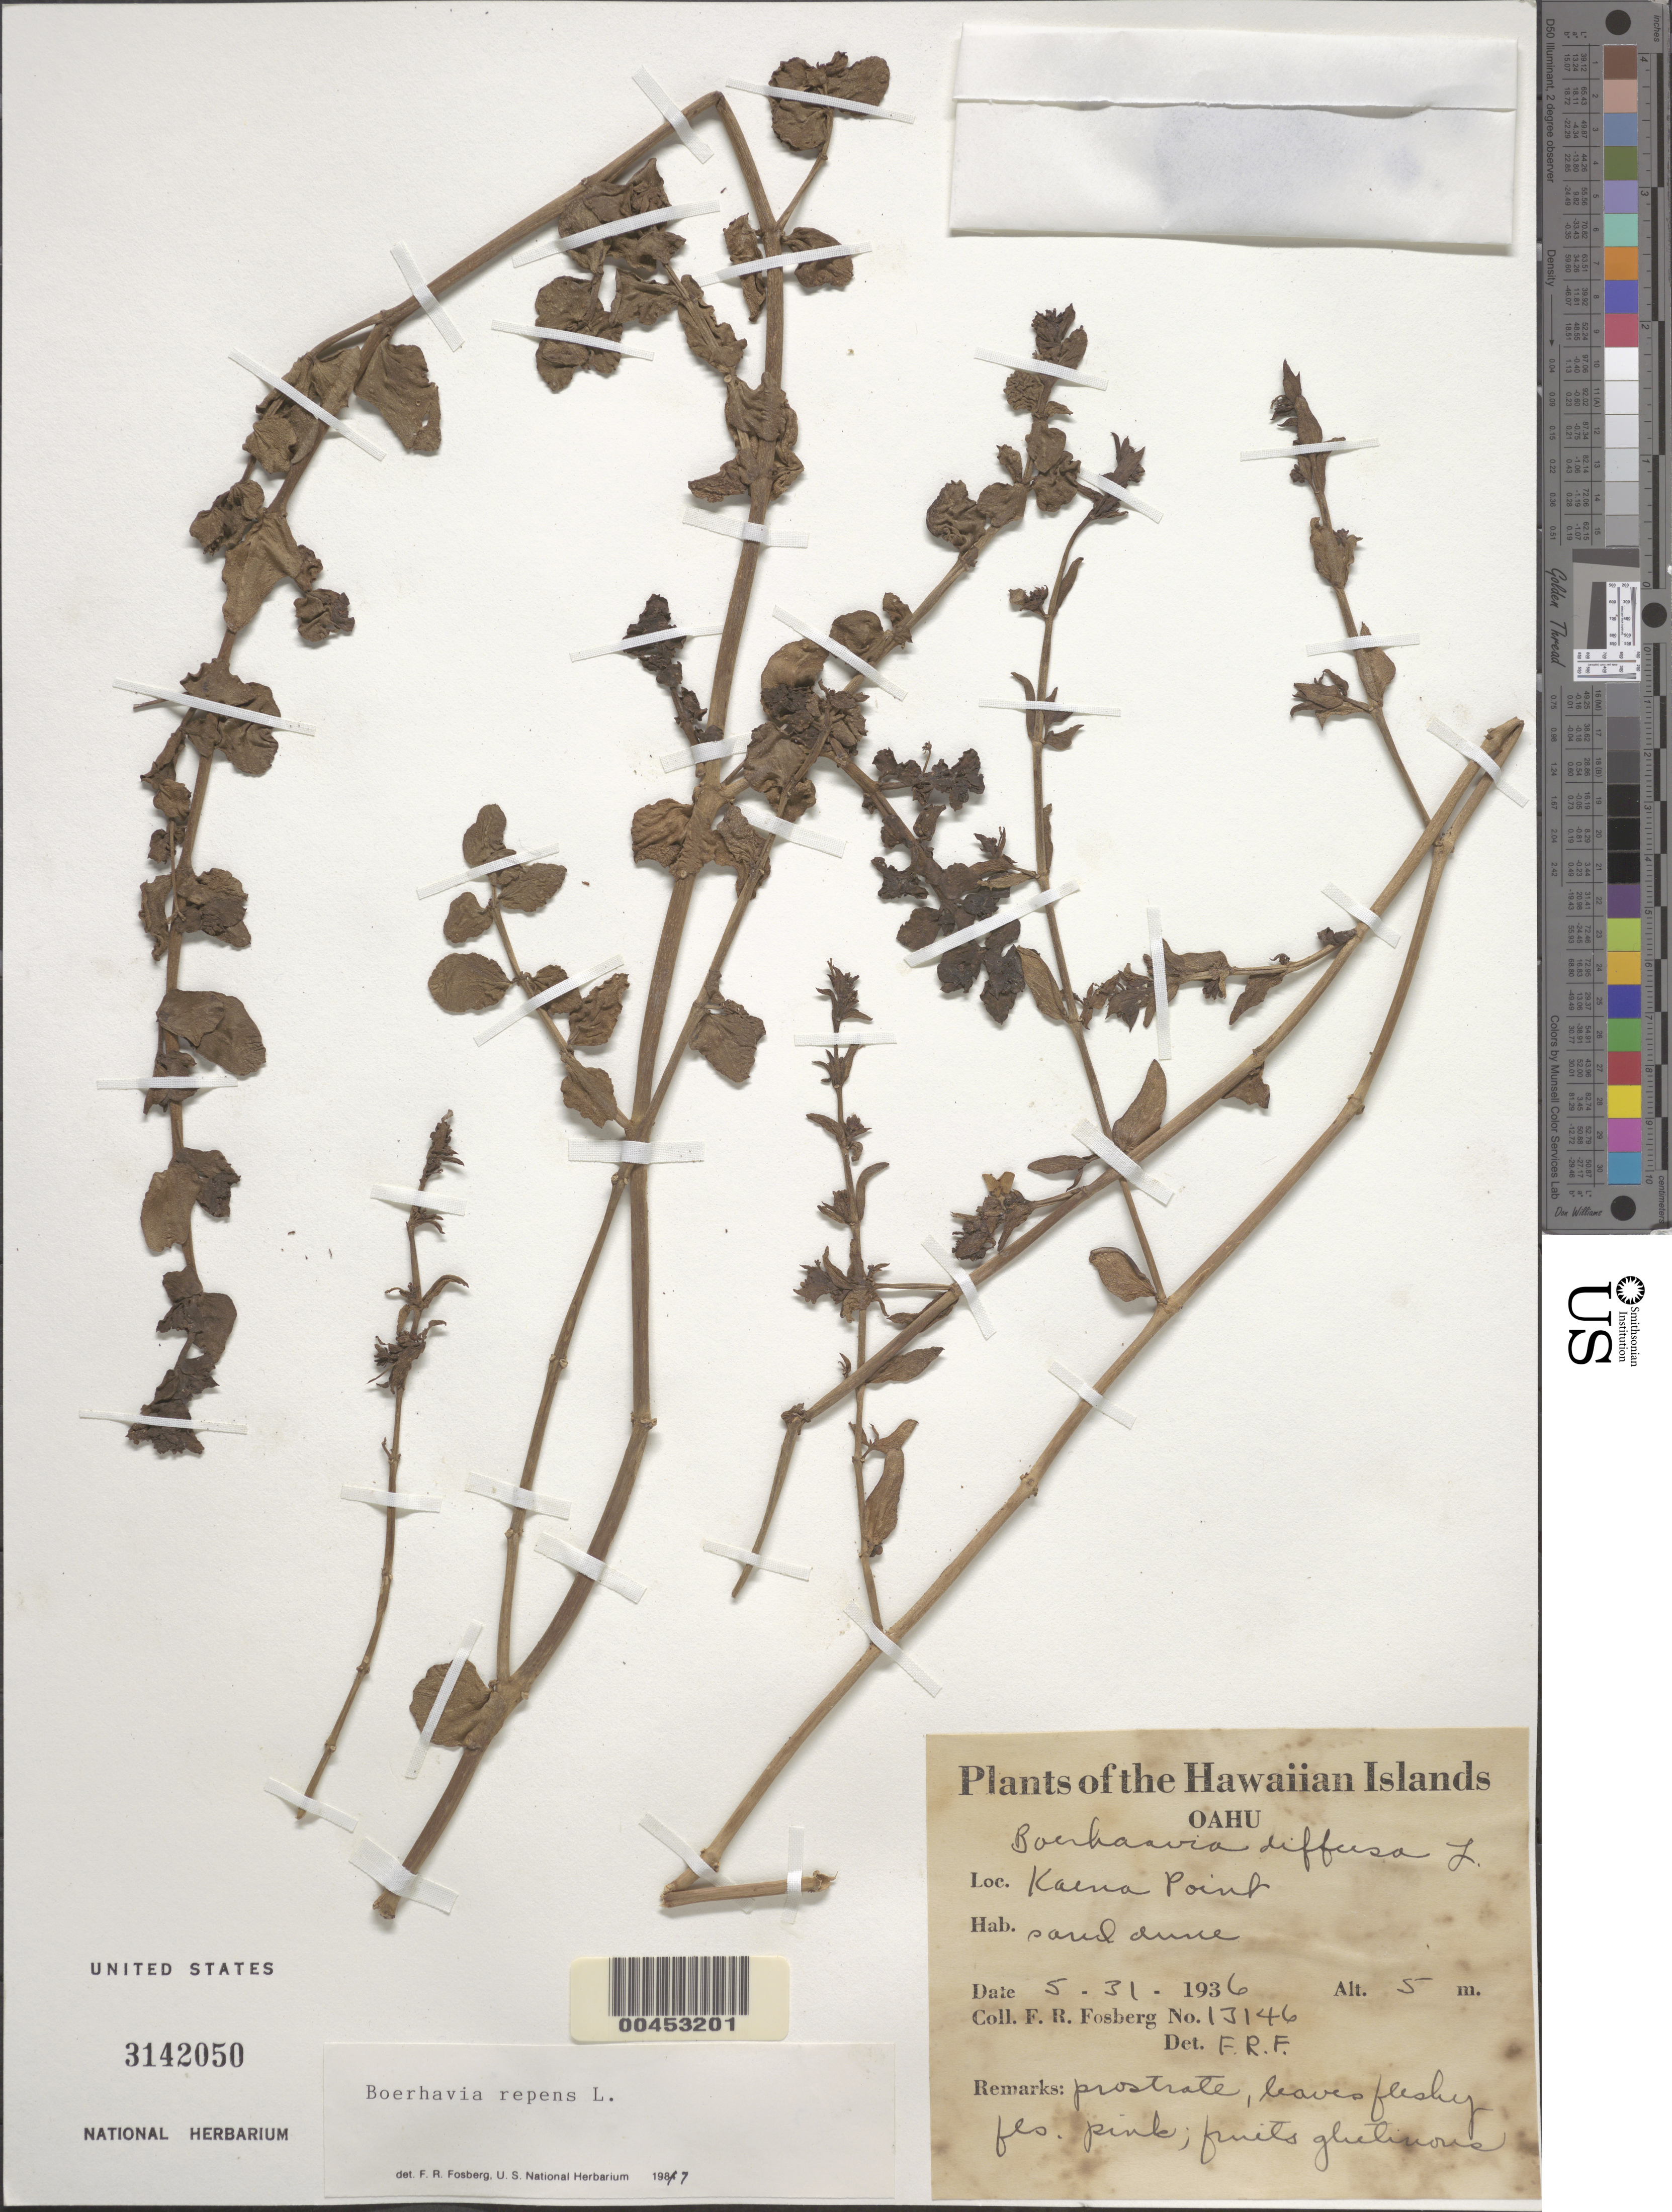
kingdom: Plantae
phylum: Tracheophyta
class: Magnoliopsida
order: Caryophyllales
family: Nyctaginaceae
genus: Boerhavia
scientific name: Boerhavia repens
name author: L.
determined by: Fosberg, F. R.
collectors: F. R. Fosberg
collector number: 13146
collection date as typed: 31 May 1936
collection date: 1936-05-31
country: United States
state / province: Hawaii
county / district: Kauai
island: Kaua'i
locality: Kaena Point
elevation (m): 5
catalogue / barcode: US 3142050